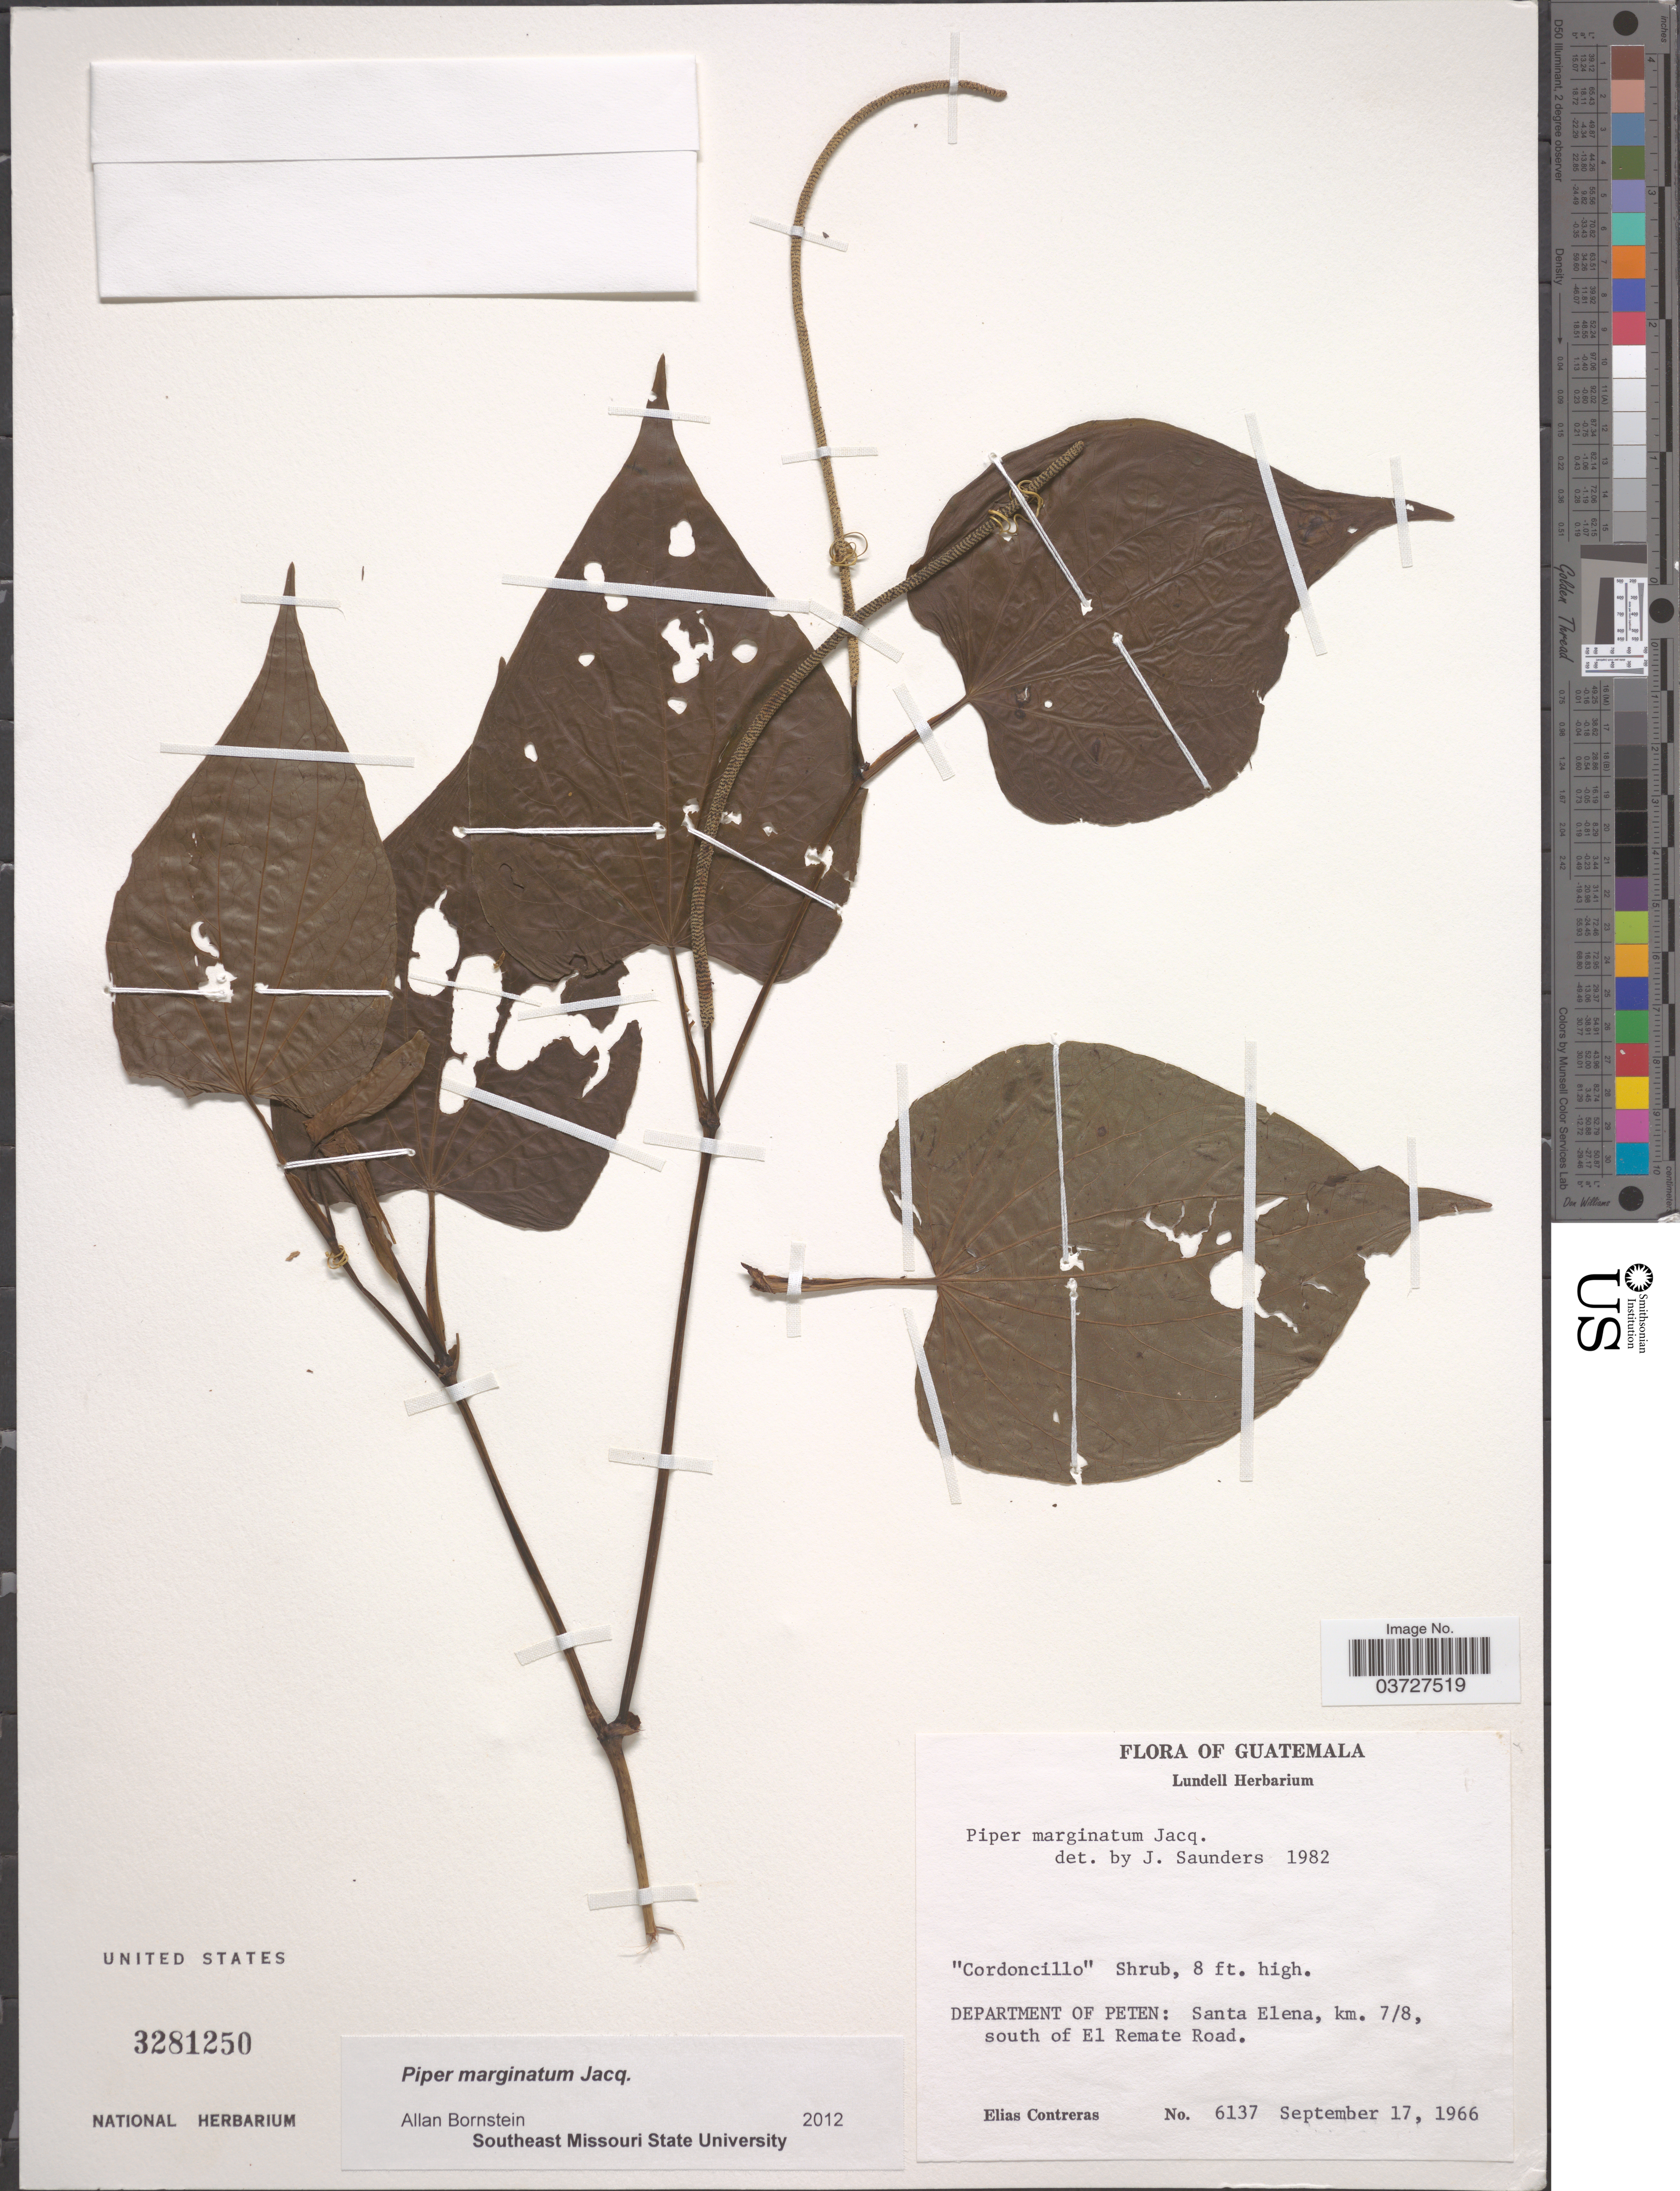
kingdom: Plantae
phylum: Tracheophyta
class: Magnoliopsida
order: Piperales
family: Piperaceae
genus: Piper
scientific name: Piper marginatum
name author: Jacq.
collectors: E. Contreras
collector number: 6137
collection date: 1966-09-17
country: Guatemala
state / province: El Peten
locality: Department of Peten: Santa Elena, km. 7/8, south of El Remate Road.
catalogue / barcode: US 3281250